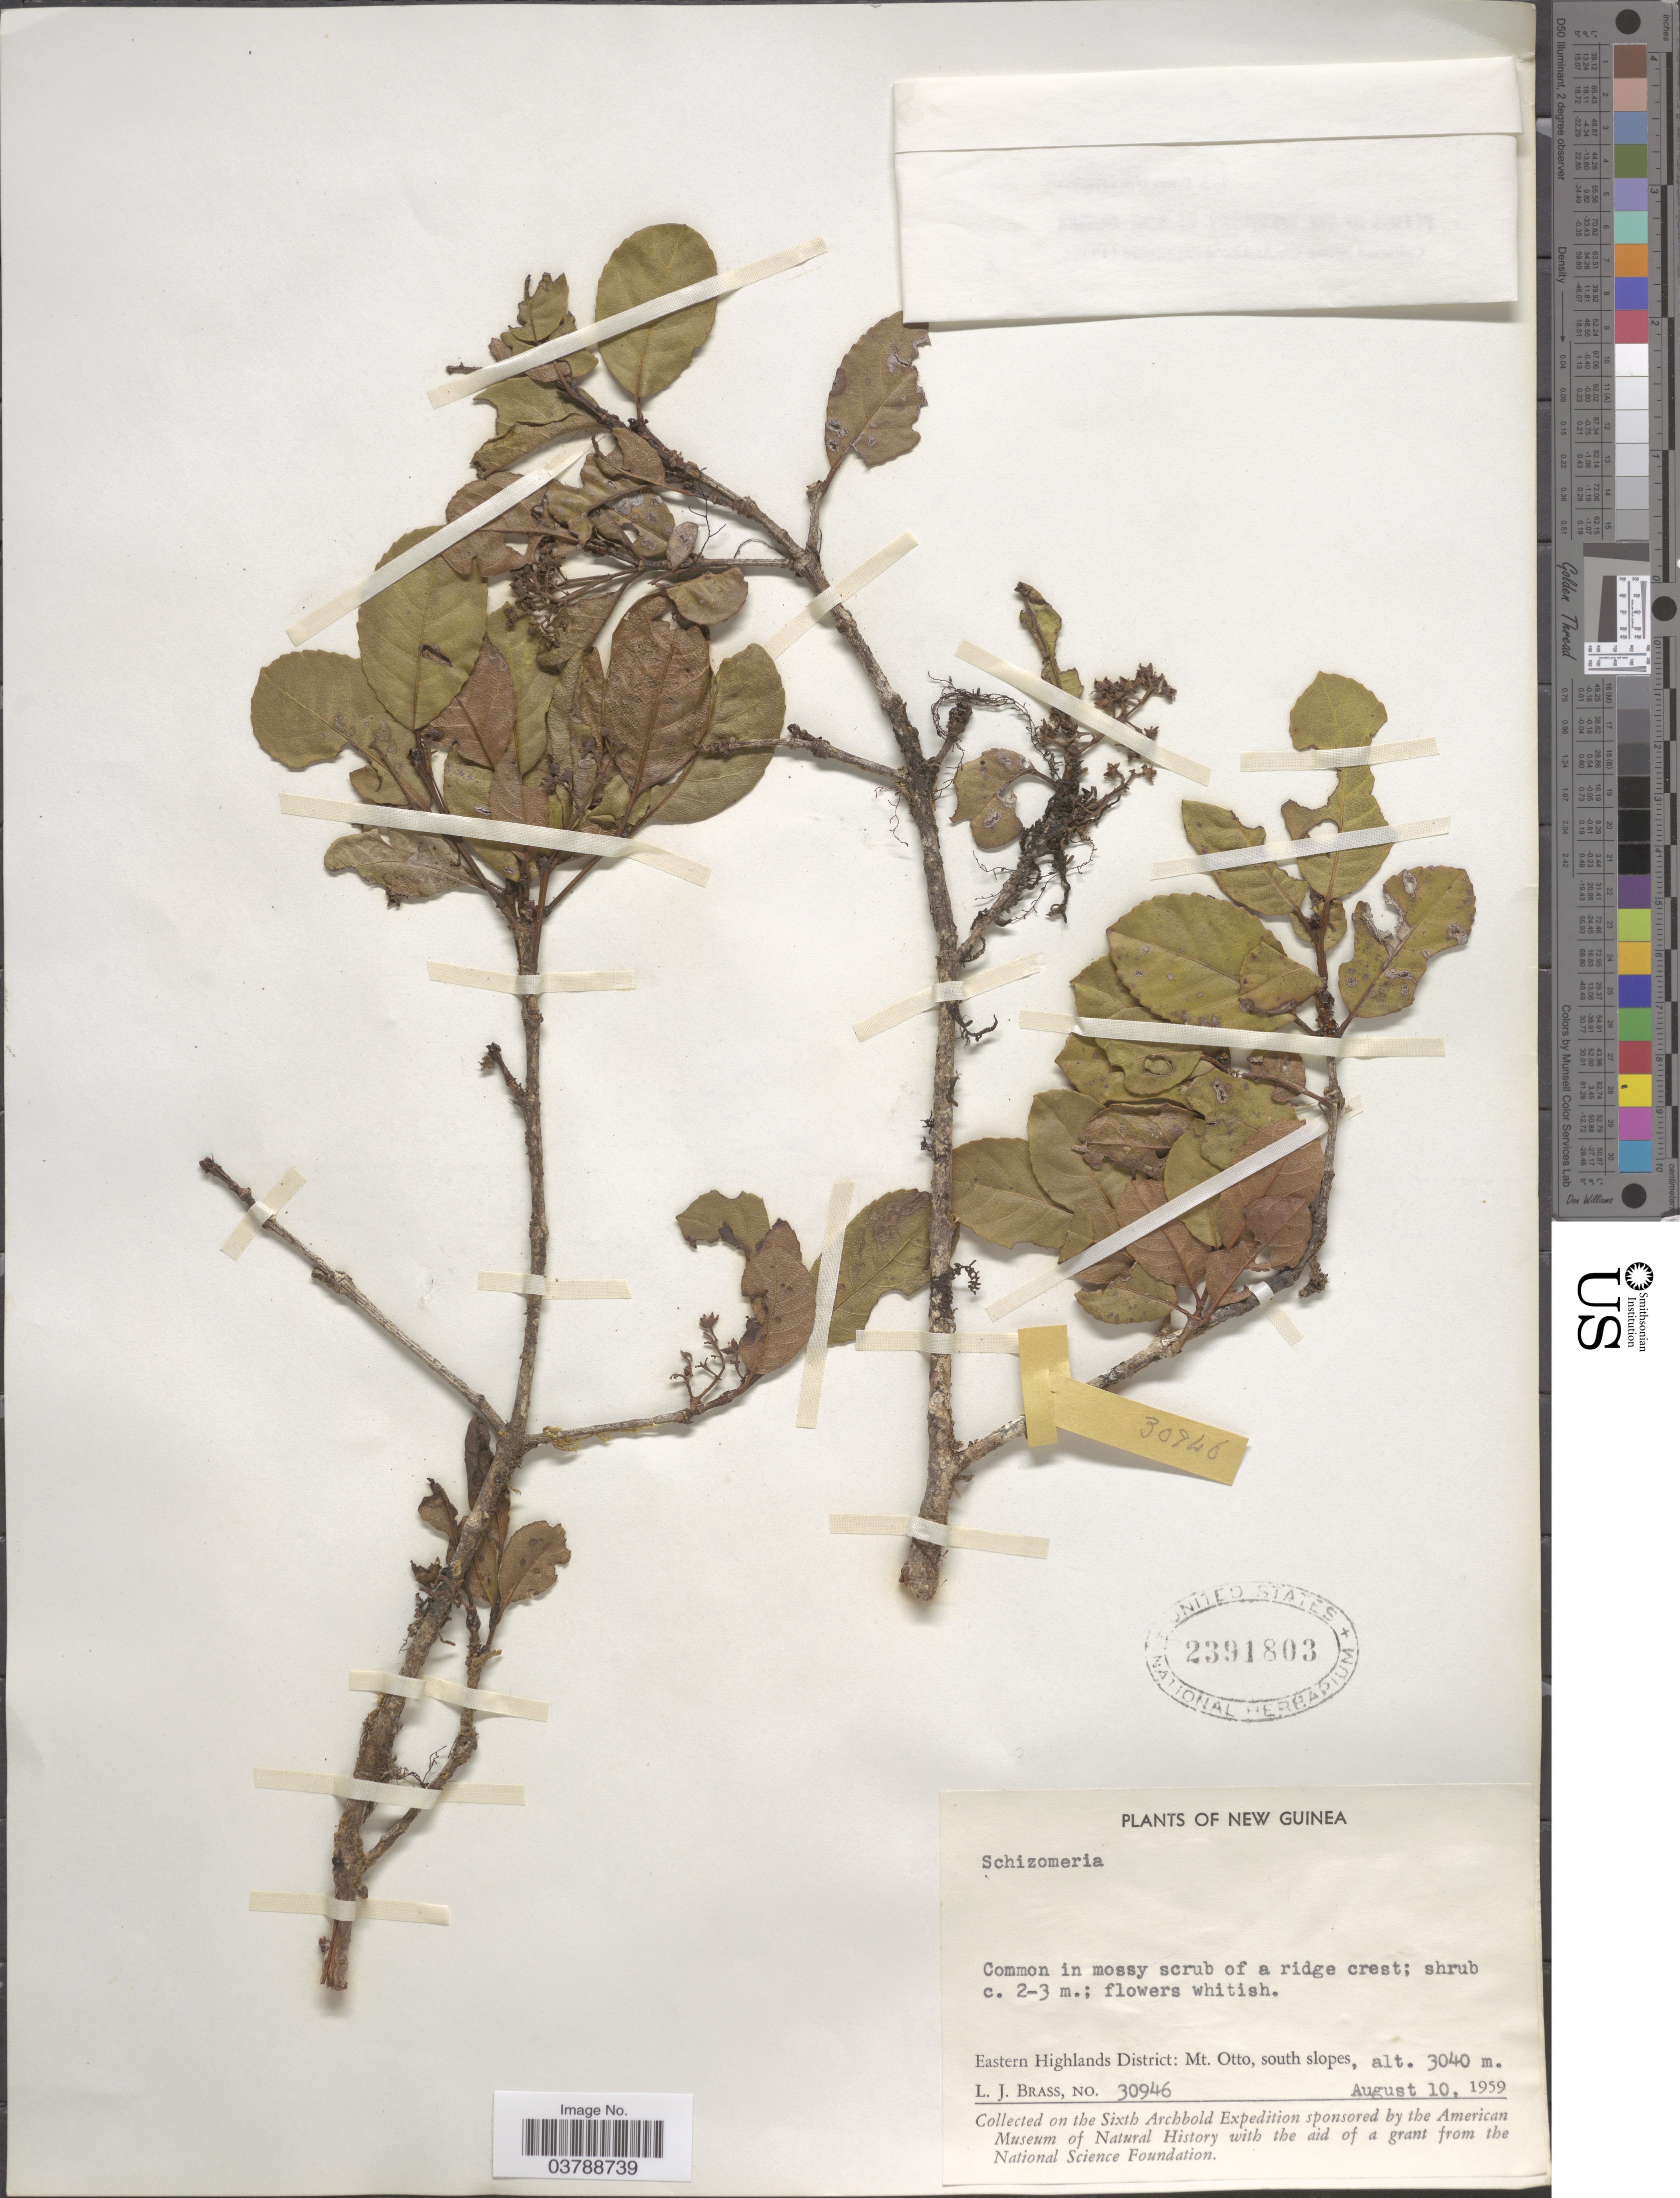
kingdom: Plantae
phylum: Tracheophyta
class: Magnoliopsida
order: Oxalidales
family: Cunoniaceae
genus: Schizomeria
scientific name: Schizomeria sp.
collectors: L. J. Brass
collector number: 30946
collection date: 1959-08-10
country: Papua New Guinea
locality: New Guinea. Eastern Highlands District: Mt. Otto, south slopes.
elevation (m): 3040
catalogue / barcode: US 2391803